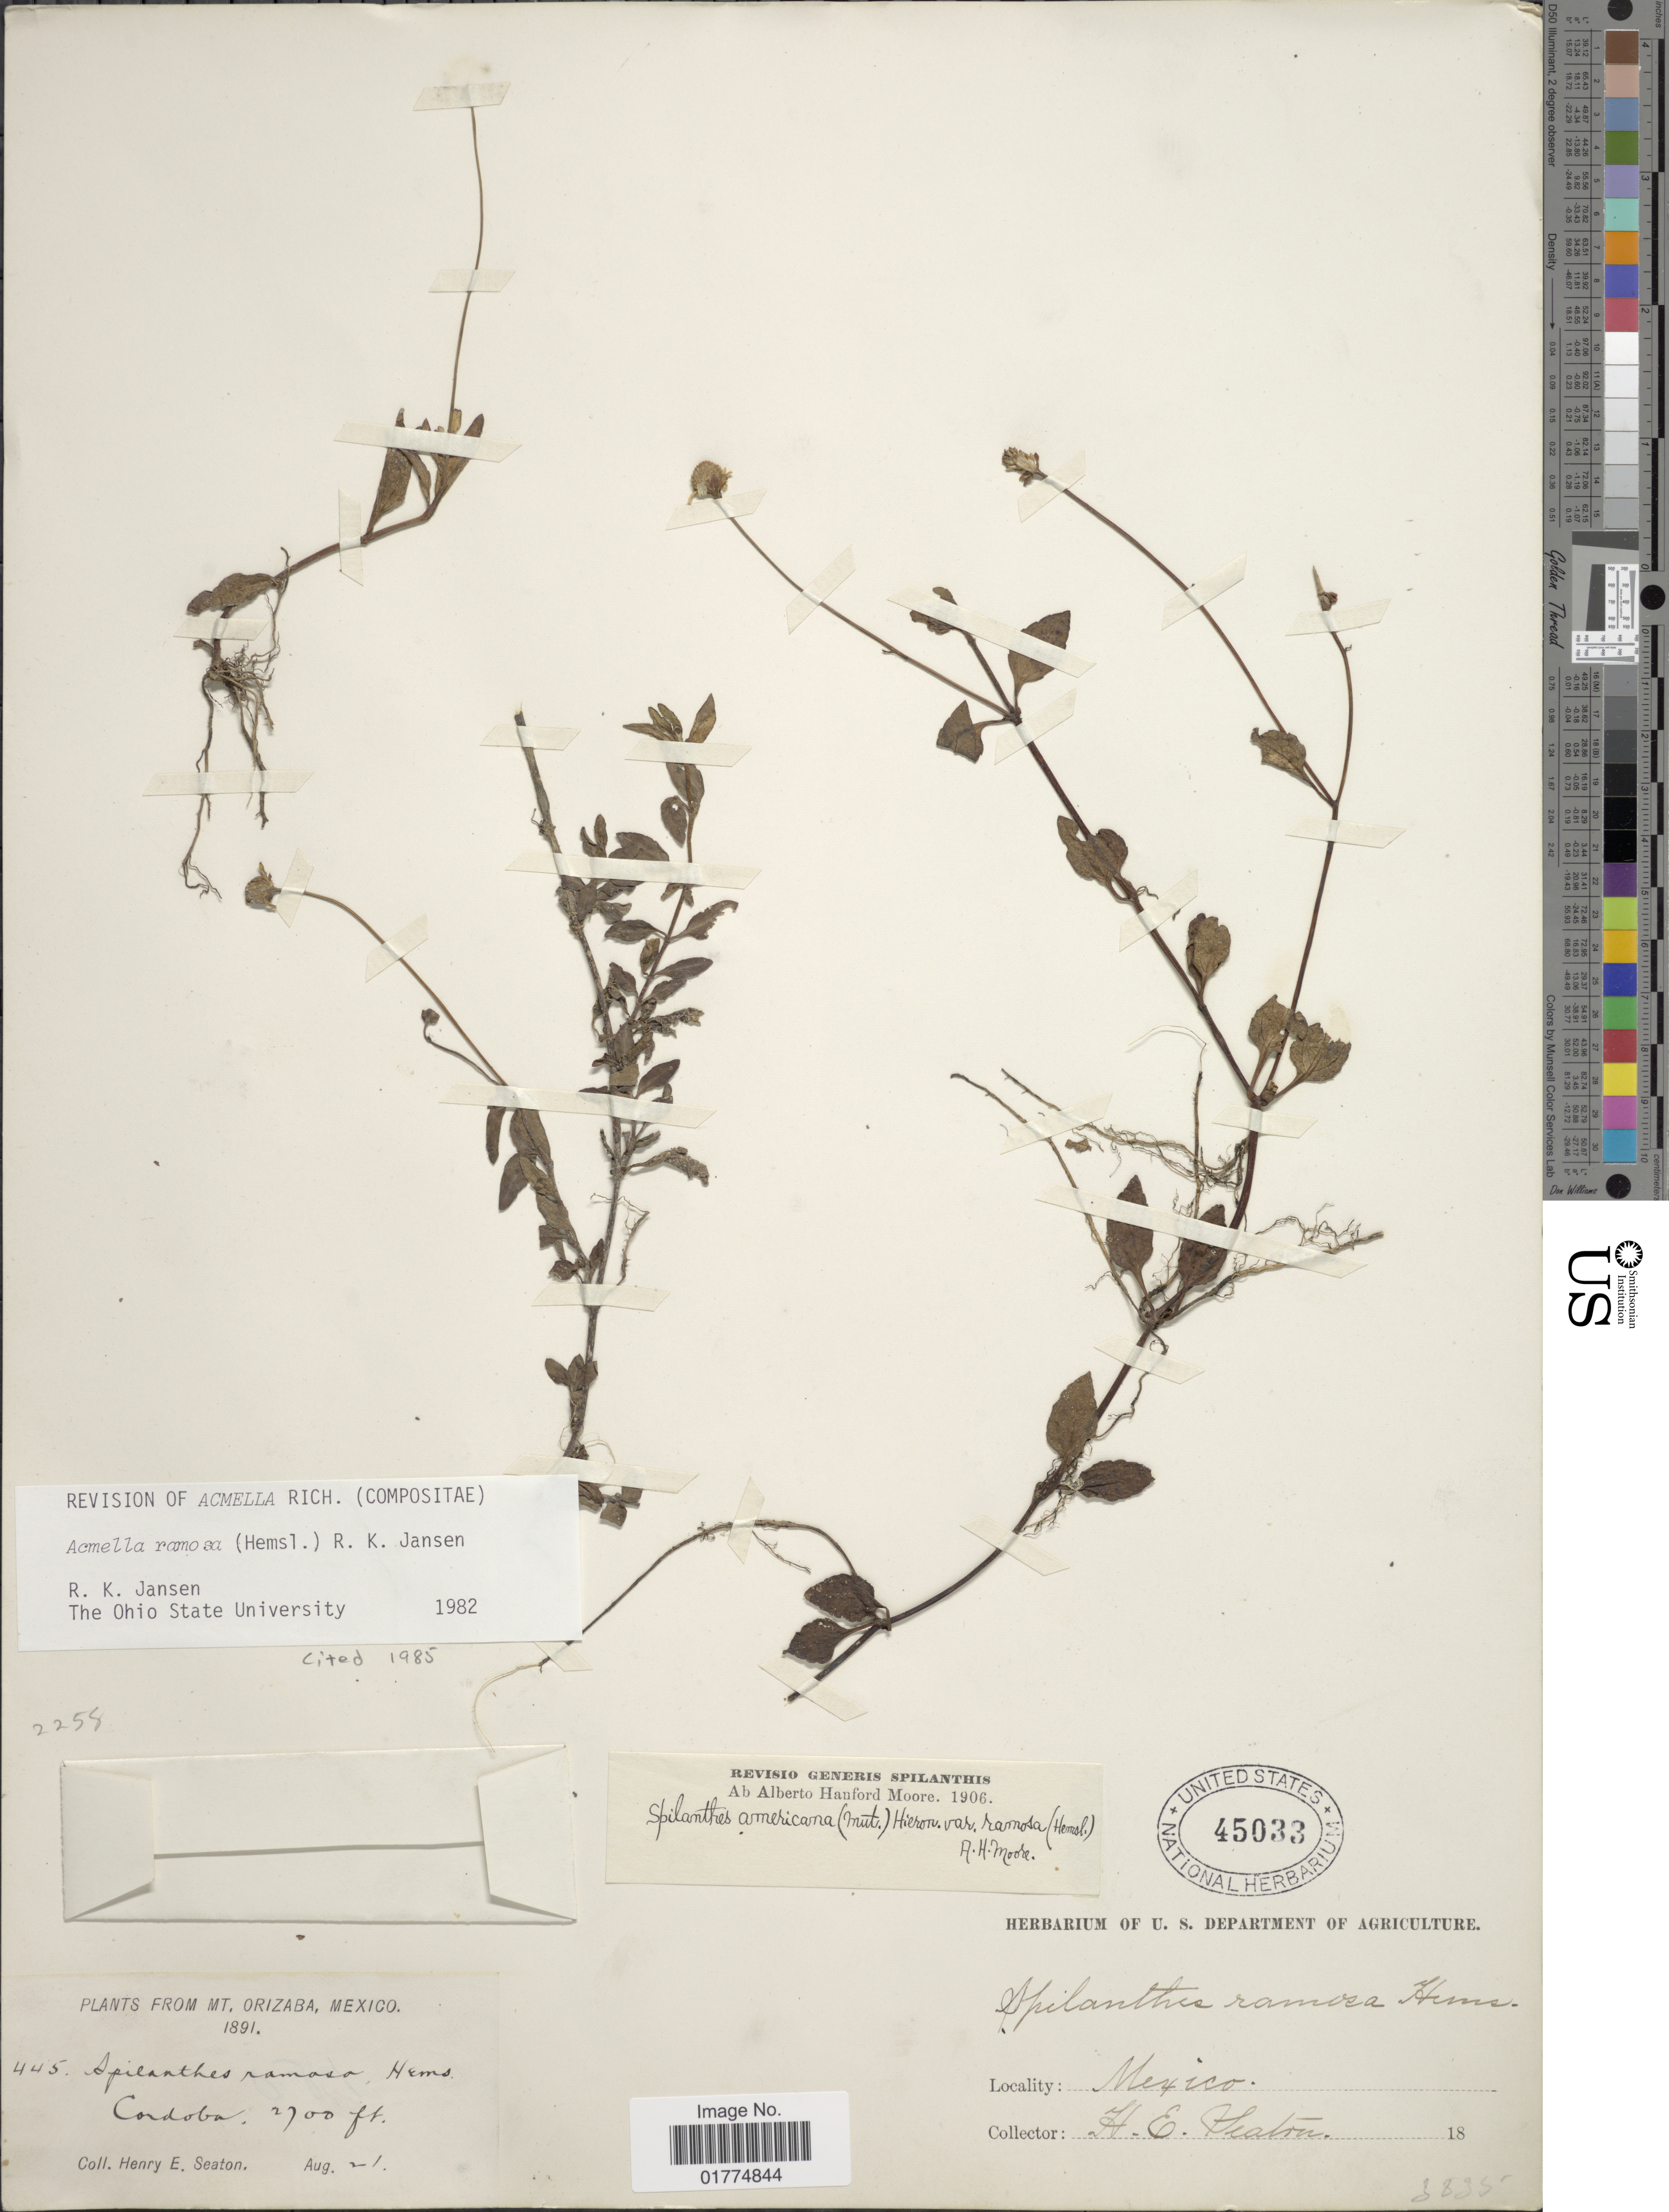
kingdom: Plantae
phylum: Tracheophyta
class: Magnoliopsida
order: Asterales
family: Asteraceae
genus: Acmella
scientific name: Acmella ramosa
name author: (Hemsl.) R.K. Jansen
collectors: H. E. Seaton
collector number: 445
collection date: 1891-08-21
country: Mexico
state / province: México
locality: Mt. Orizaba, Mexico. Cordoba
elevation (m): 823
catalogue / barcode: US 45033